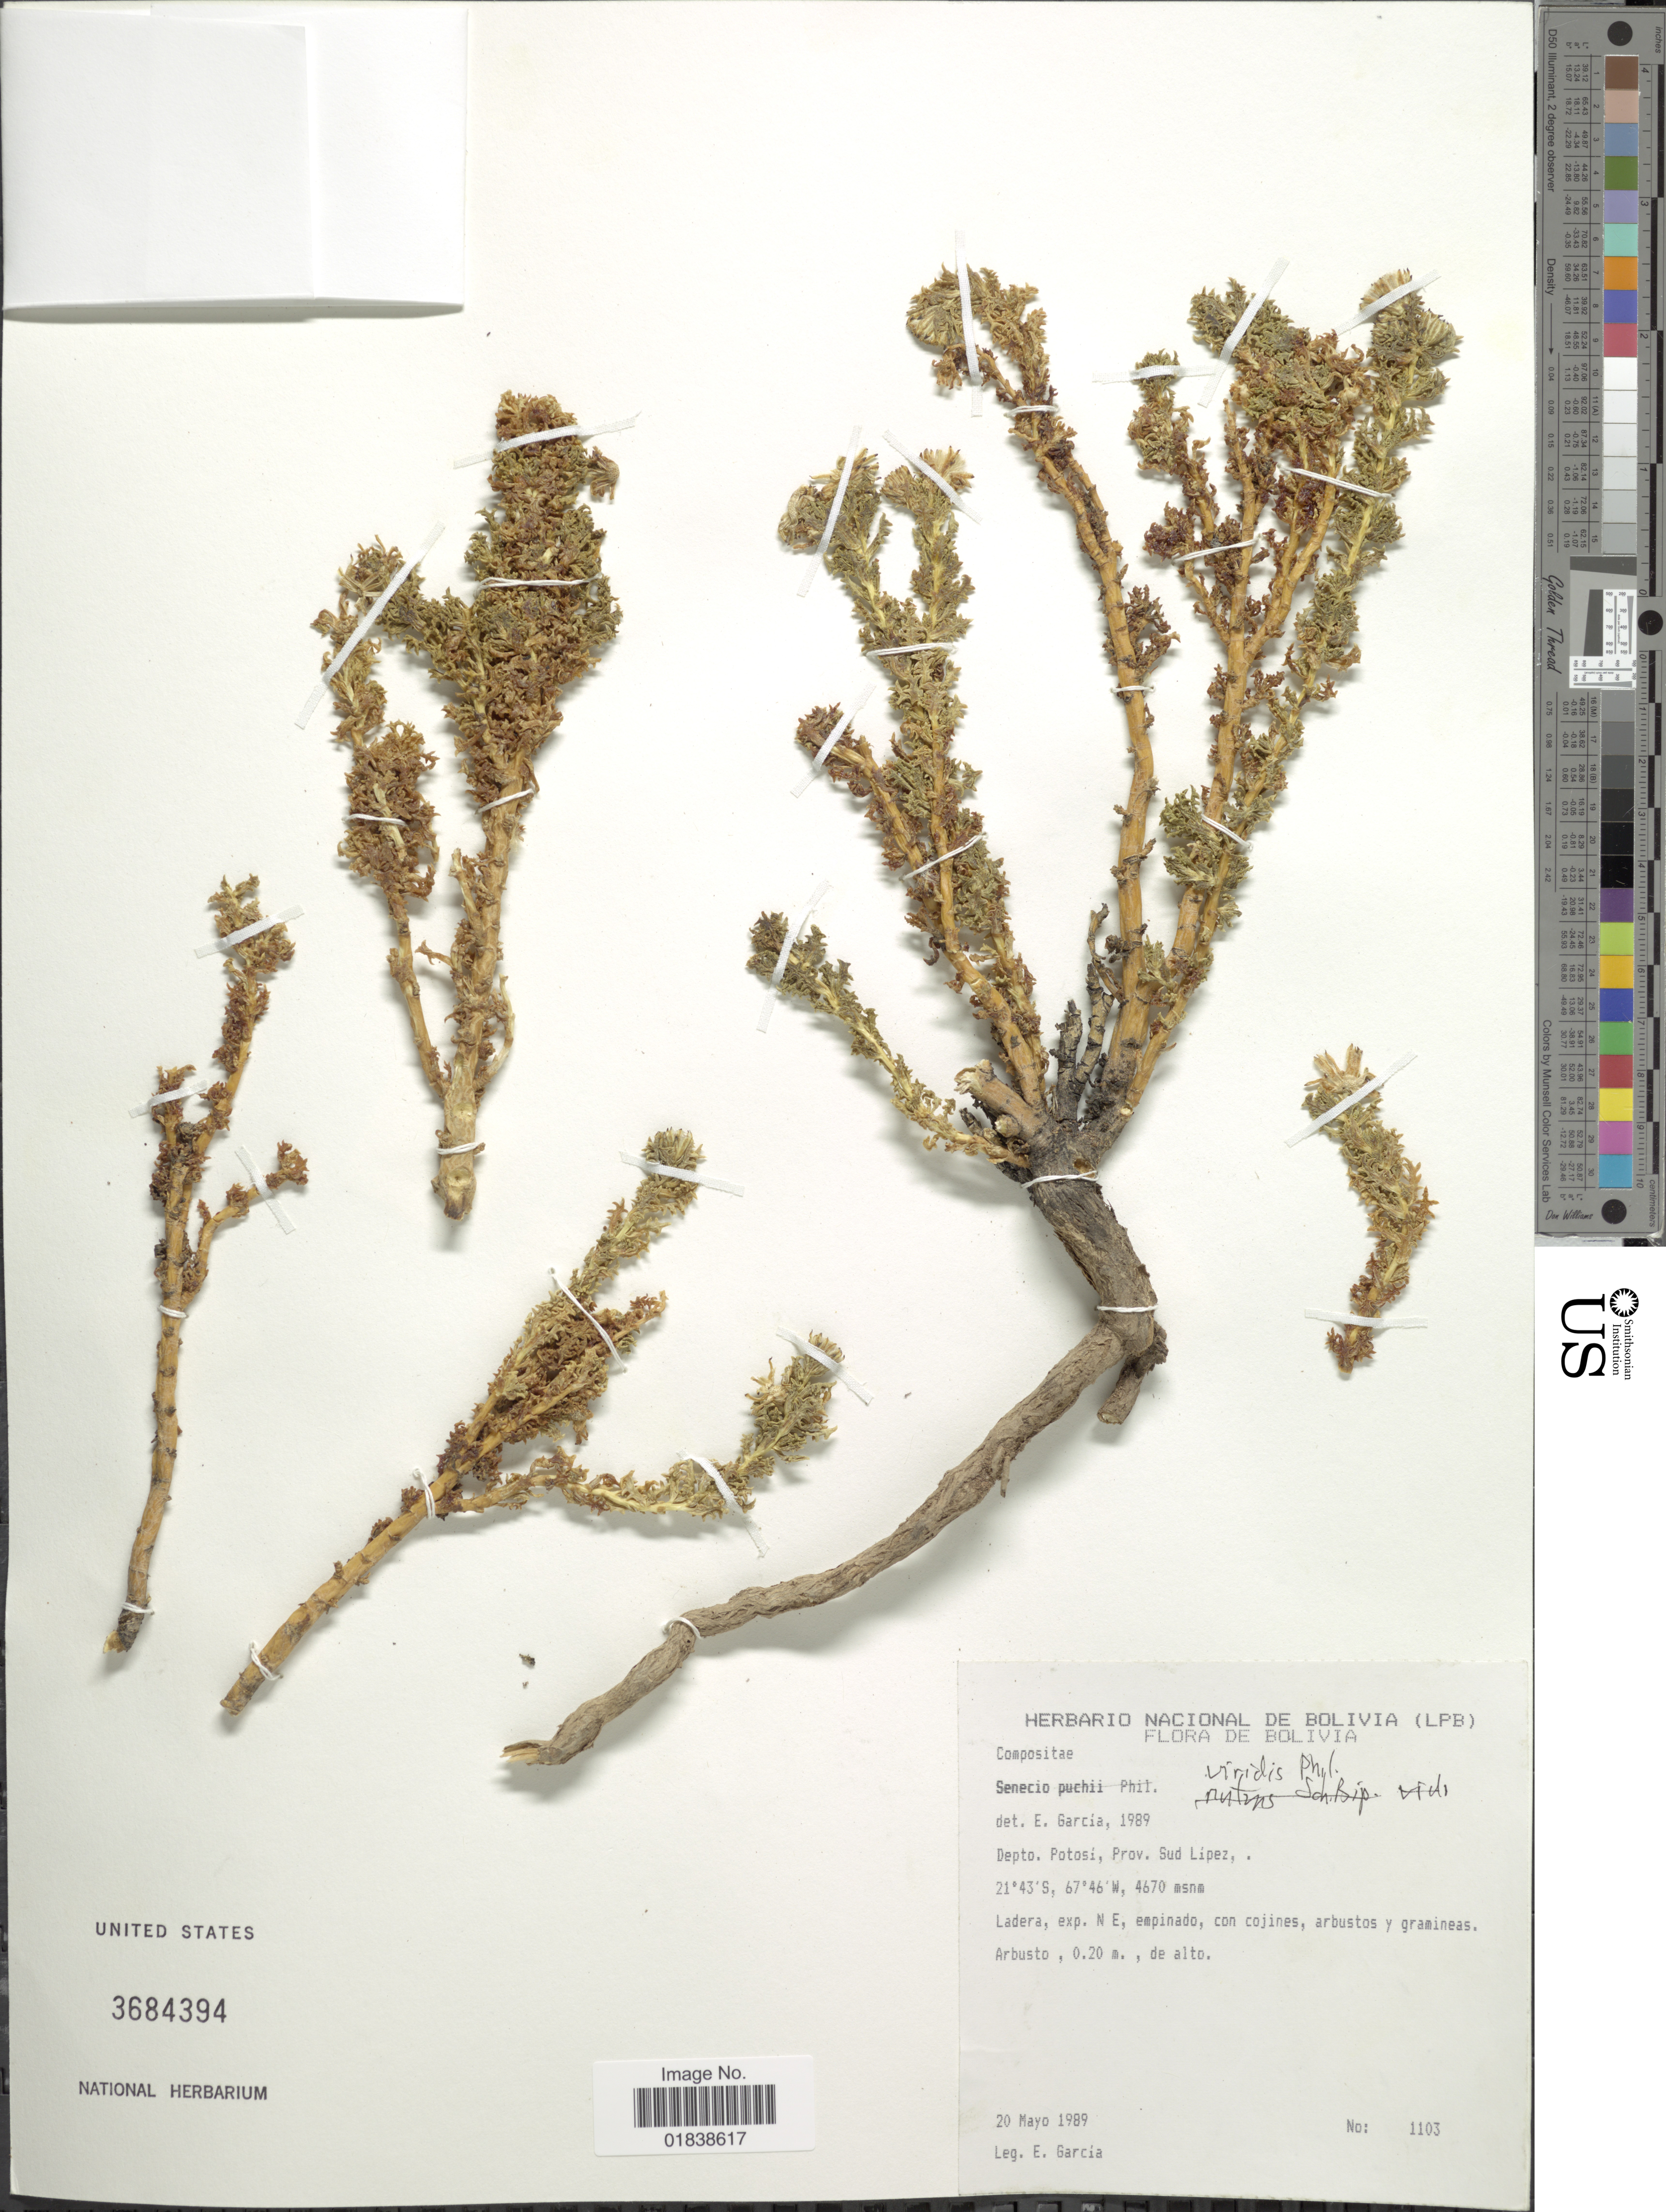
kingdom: Plantae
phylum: Tracheophyta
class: Magnoliopsida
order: Asterales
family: Asteraceae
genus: Senecio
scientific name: Senecio viridis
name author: Phil.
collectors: E. Garcia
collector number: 1103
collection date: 1989-05-20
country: Bolivia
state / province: Potosi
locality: Prov. Sud. Lipez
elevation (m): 4670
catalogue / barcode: US 3684394